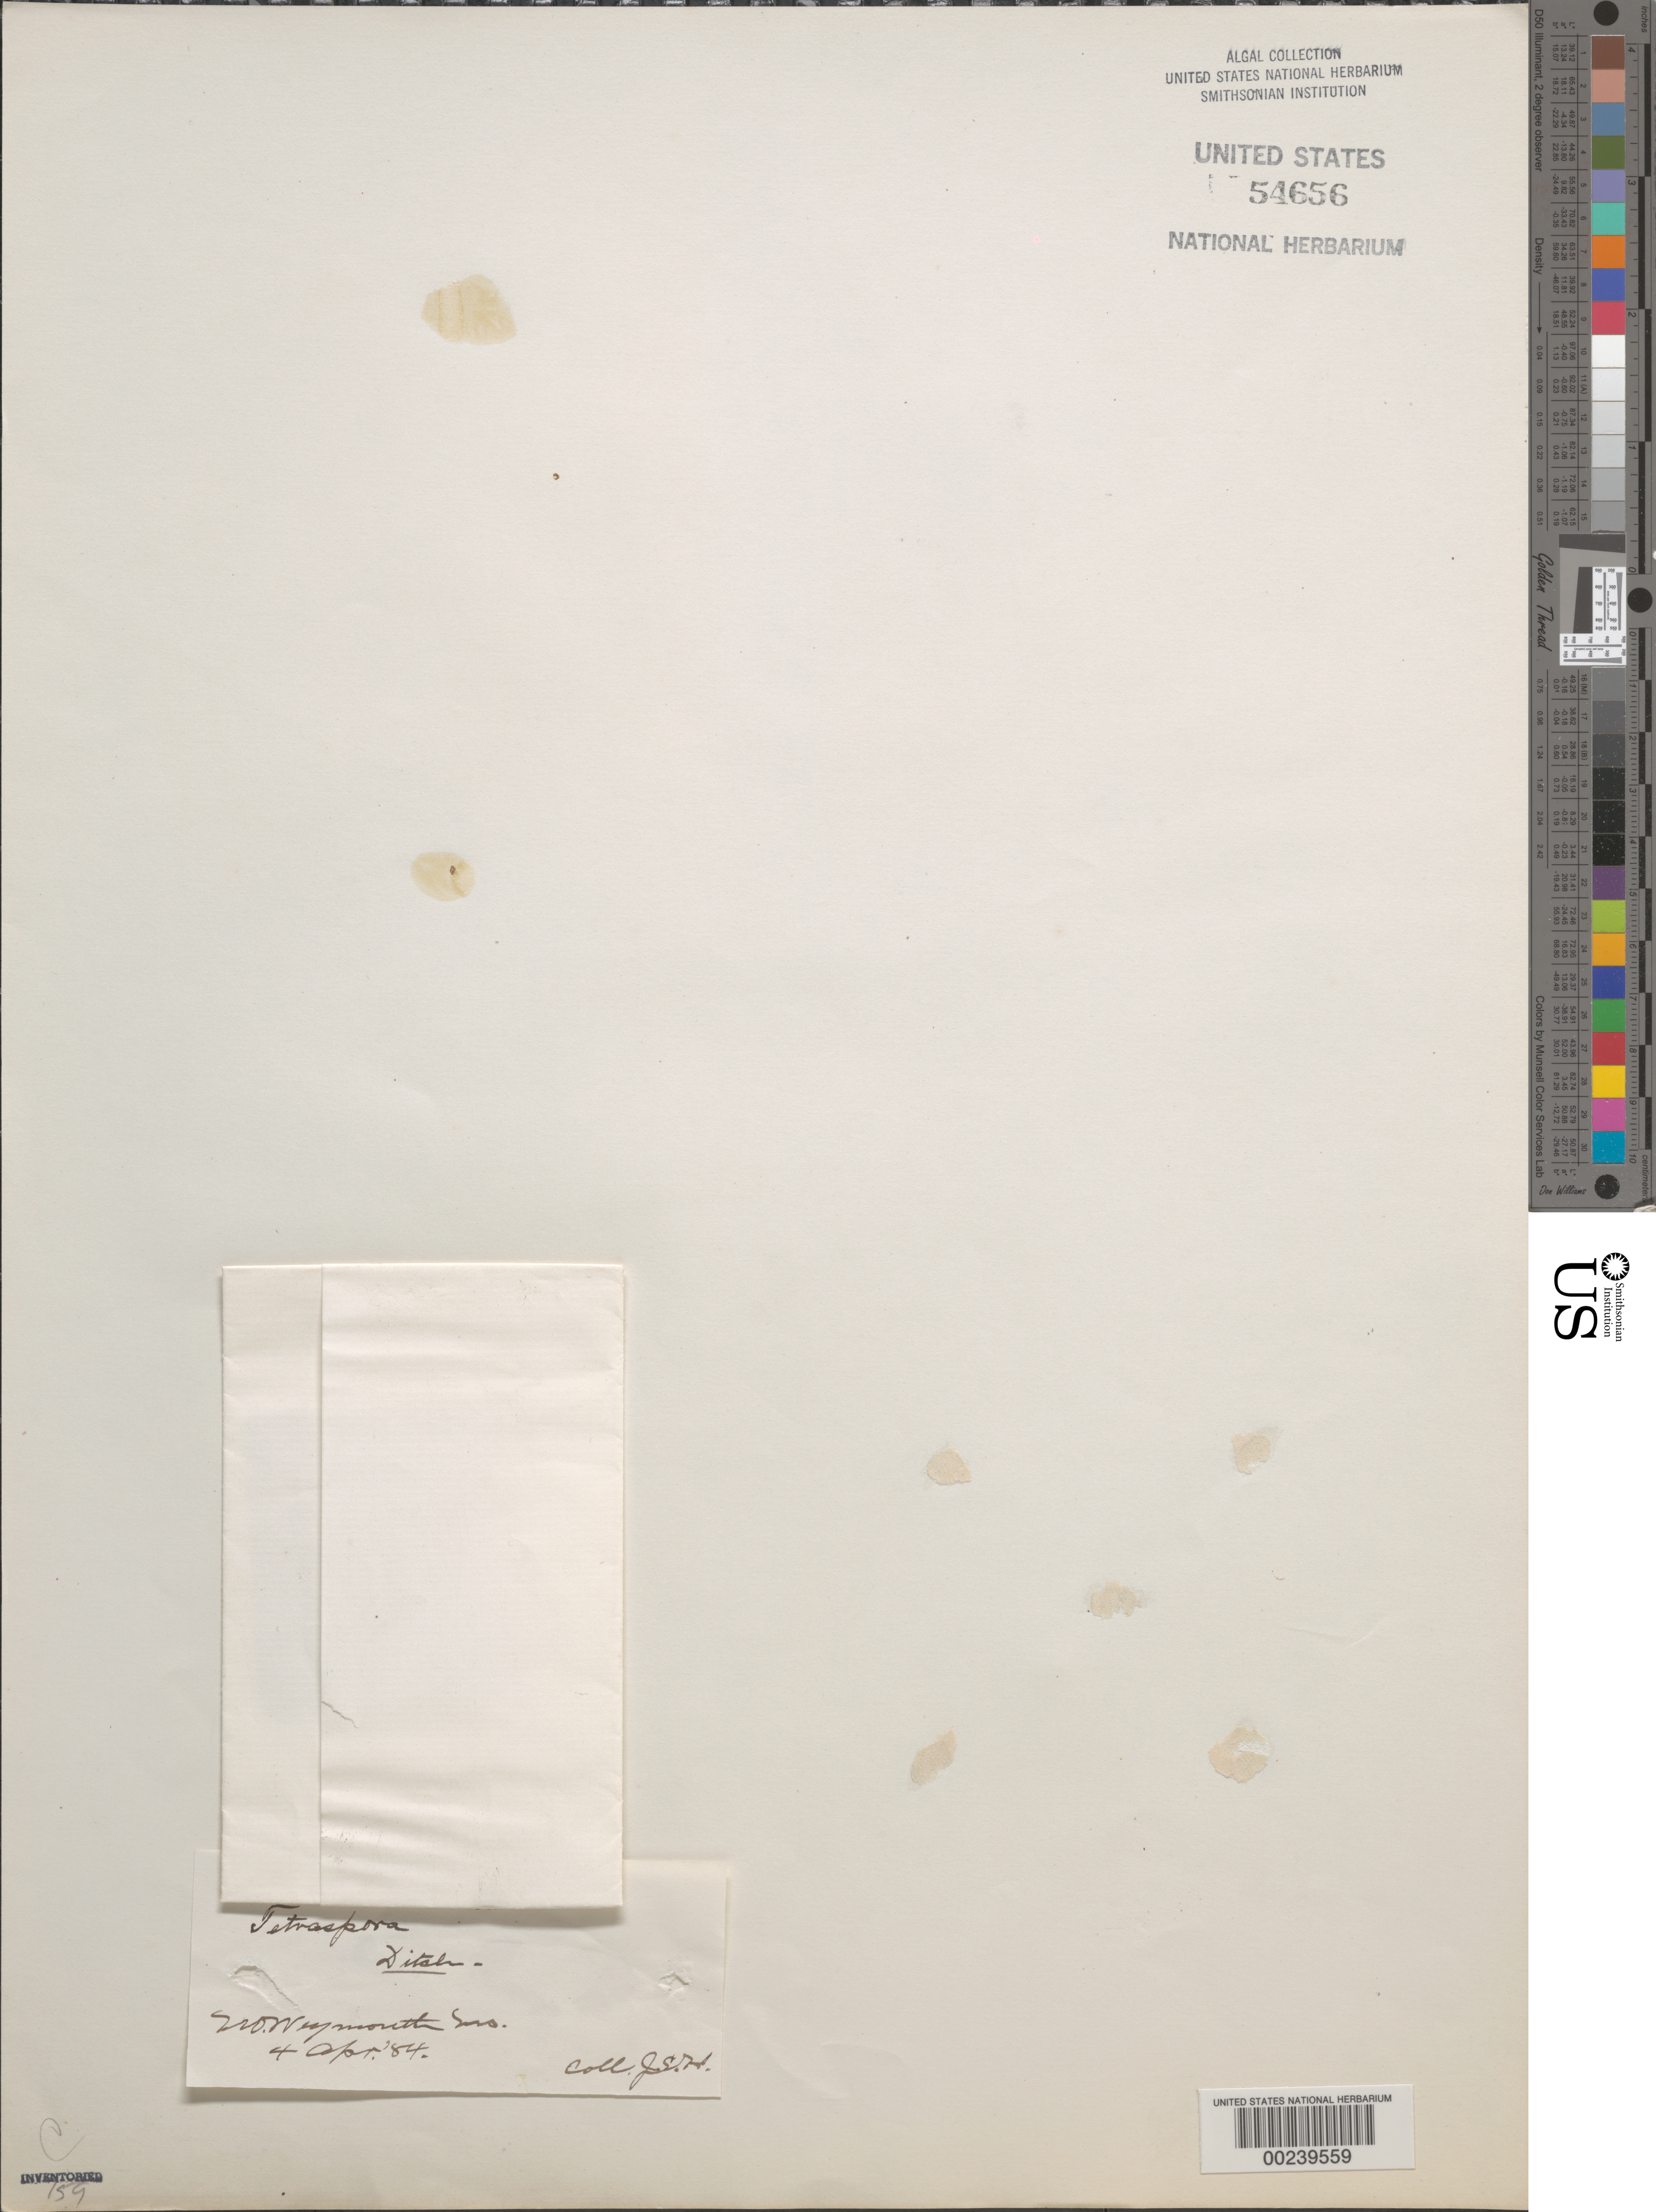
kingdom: Plantae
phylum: Chlorophyta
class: Chlorophyceae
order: Tetrasporales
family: Tetrasporaceae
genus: Tetraspora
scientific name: Tetraspora sp.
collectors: J. Humphrey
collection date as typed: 04 Apr 1884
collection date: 1884-04-04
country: United States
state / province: Massachusetts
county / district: Norfolk County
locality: North Weymouth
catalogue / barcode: US 54656